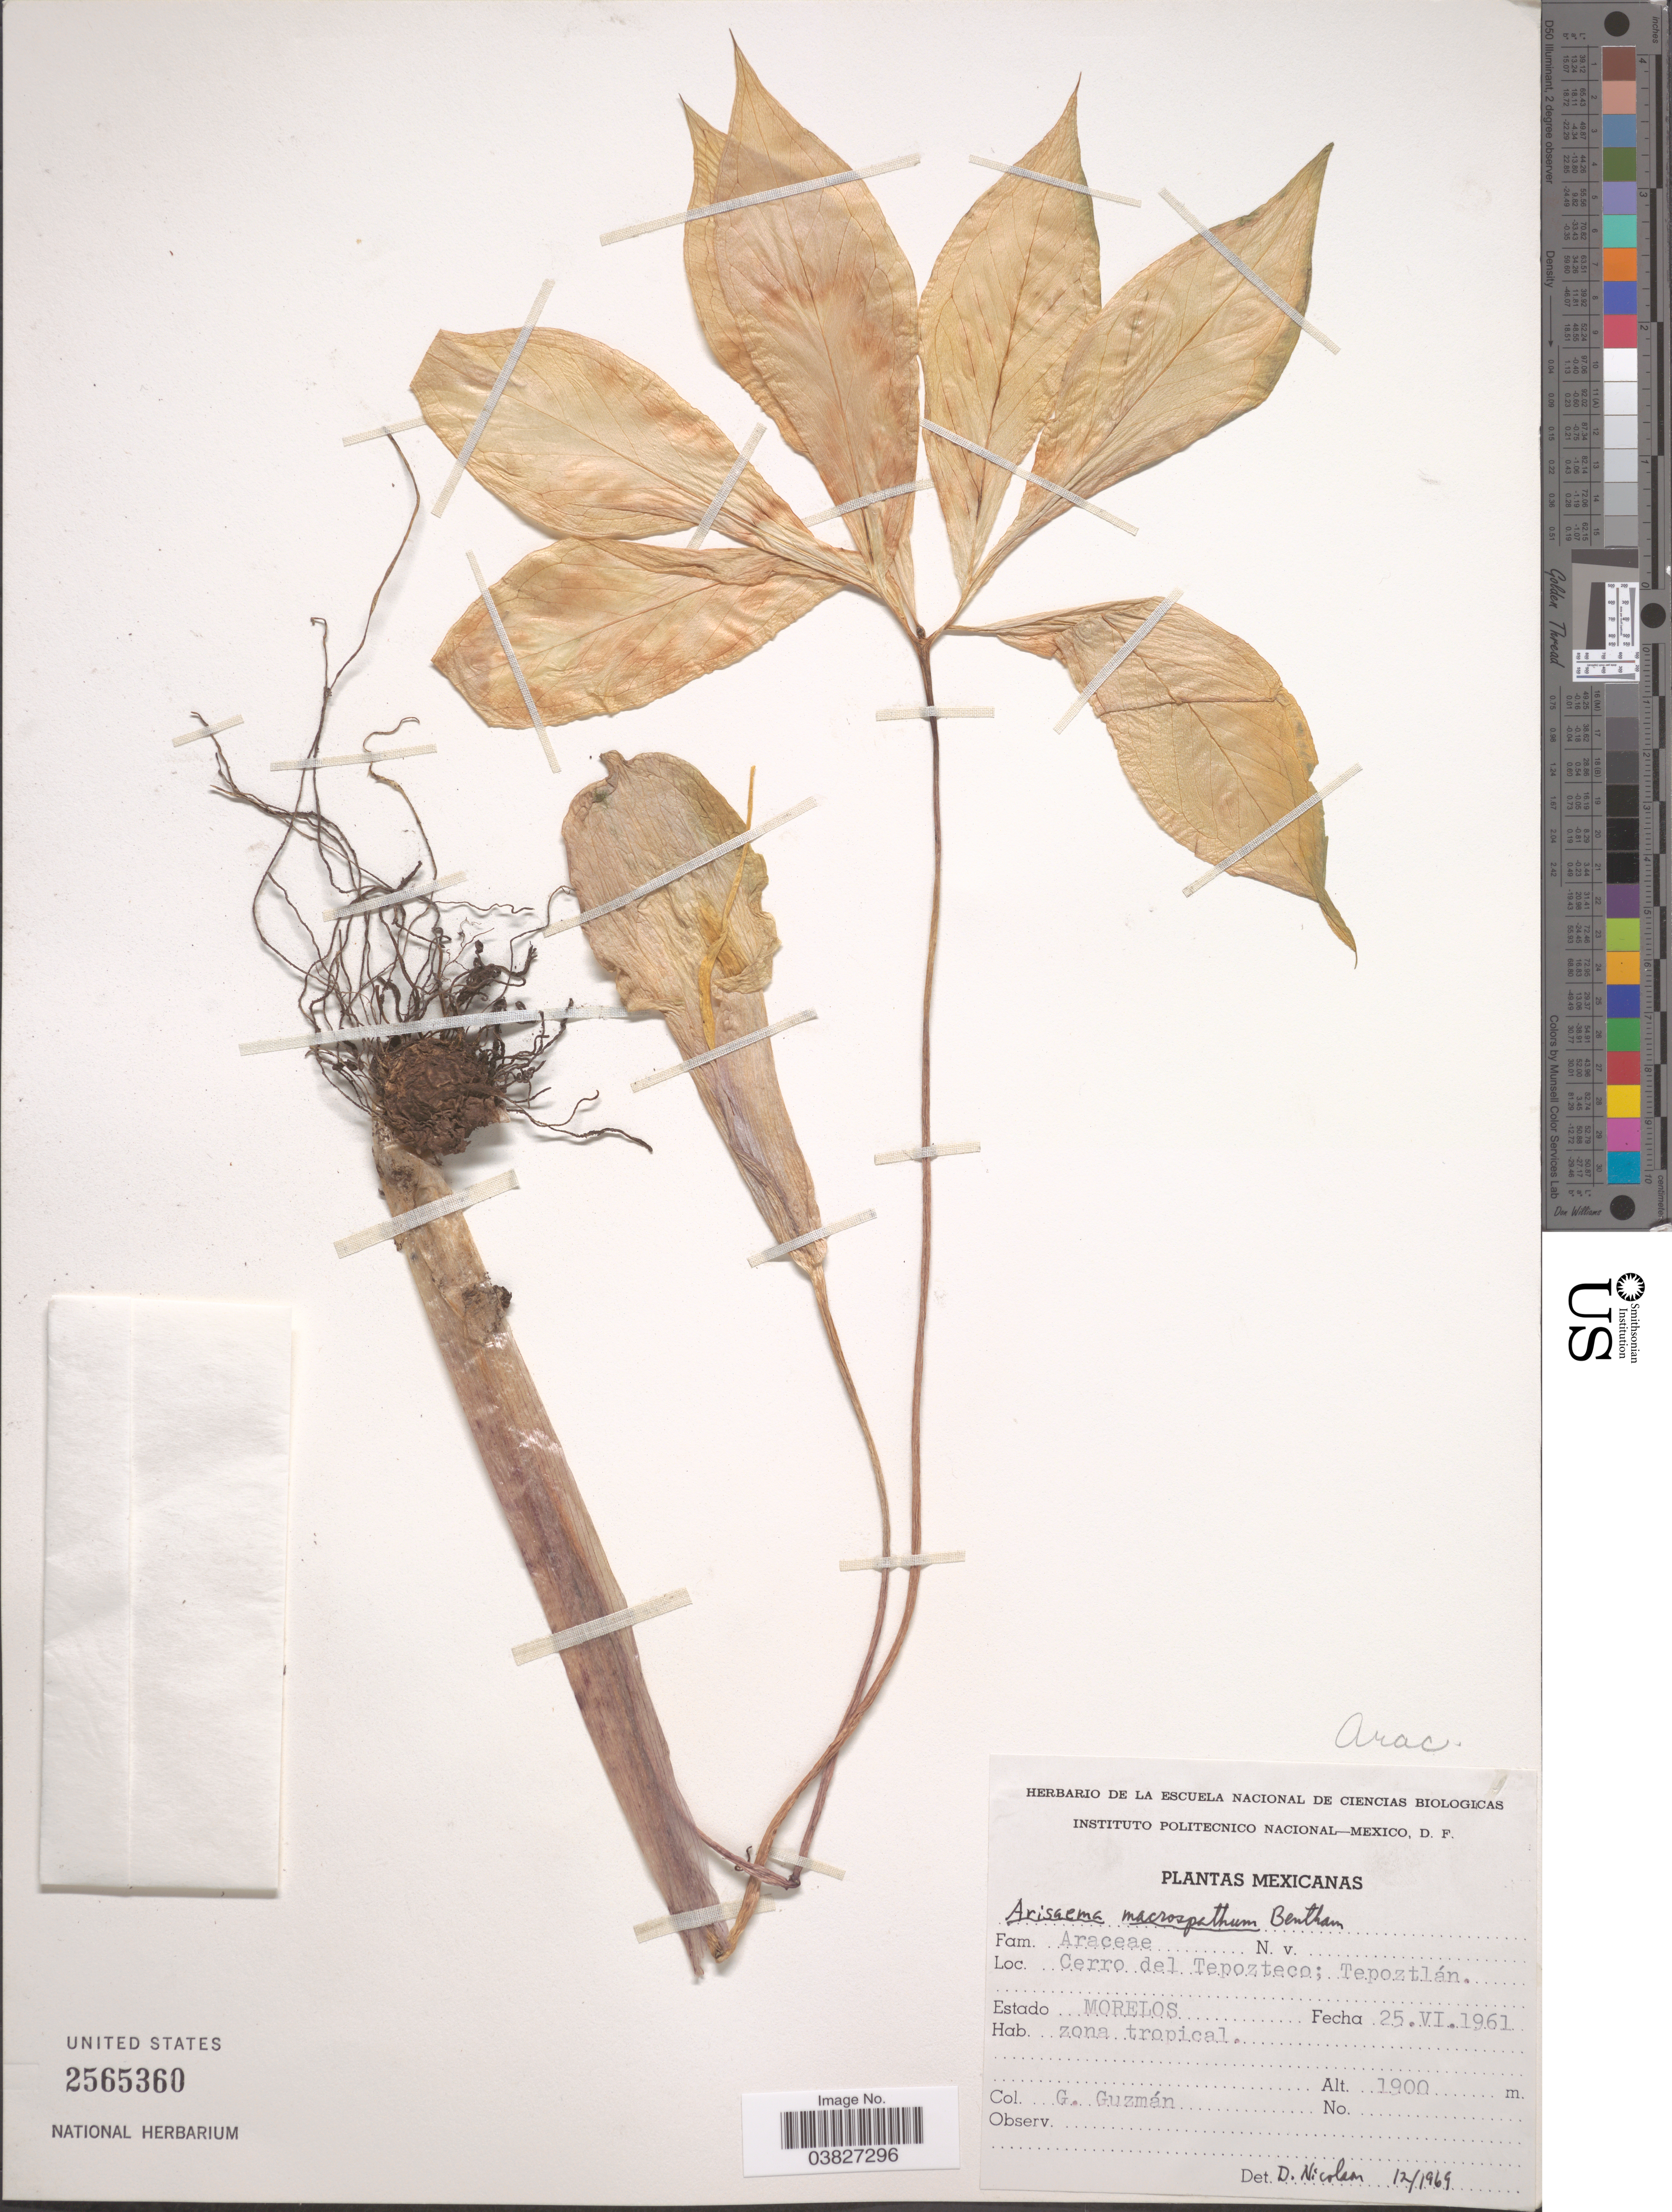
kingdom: Plantae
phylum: Tracheophyta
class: Liliopsida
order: Alismatales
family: Araceae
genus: Arisaema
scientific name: Arisaema macrospathum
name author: Benth.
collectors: G. Guzman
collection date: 1961-06-25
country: Mexico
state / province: Morelos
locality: Cerro del Tepozteco; Tepoztlán. Zona tropical.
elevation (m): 1900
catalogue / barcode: US 2565360